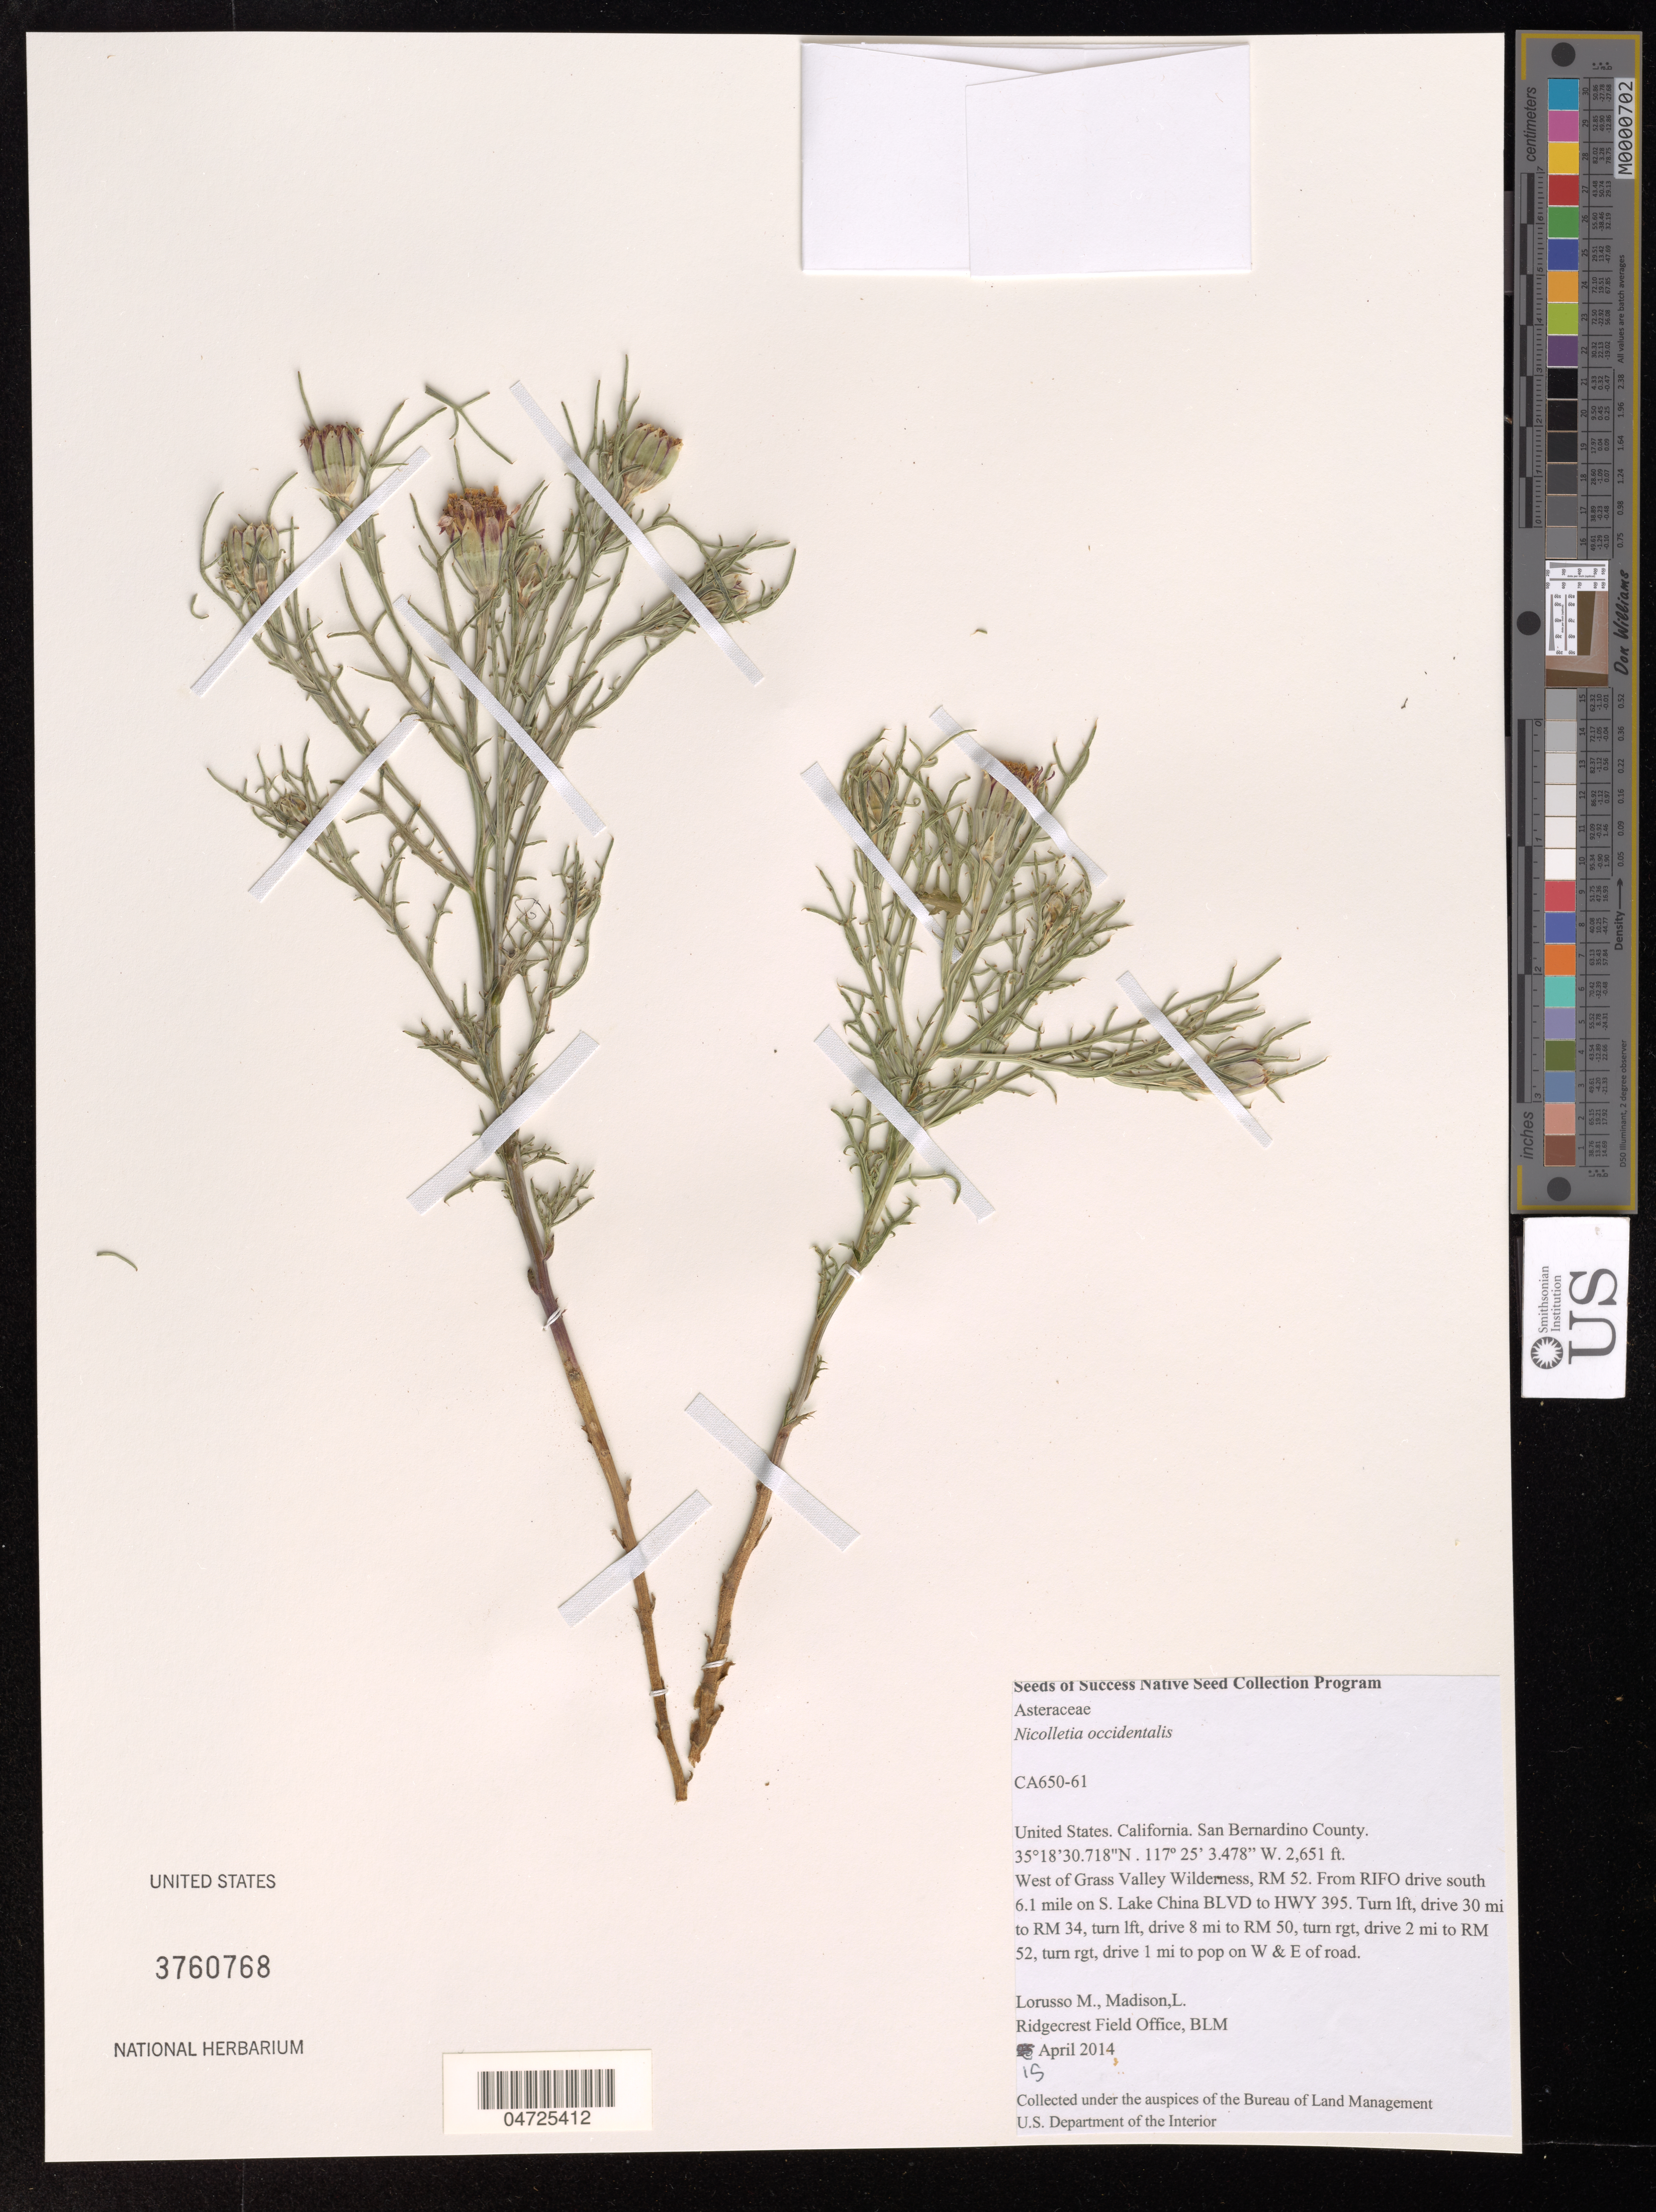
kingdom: Plantae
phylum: Tracheophyta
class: Magnoliopsida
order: Asterales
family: Asteraceae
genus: Nicolletia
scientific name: Nicolletia occidentalis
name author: A. Gray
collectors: M. Lorusso & L. Madison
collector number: CA650-61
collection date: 2014-04-15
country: United States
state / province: California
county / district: San Bernardino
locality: San Bernardino County. West of Grass Valley Wilderness, RM 52. From RIFO drive south 6.1 mile on S. Lake China BLVD to HWY 395. Turn lft, drive 30 mi to RM 34, turn lft, drive 8 mi to RM 50, turn rgt, drive 2 mi to RM 52, turn rgt, drive 1 mi to pop on W & E of road.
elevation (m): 808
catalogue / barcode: US 3760768